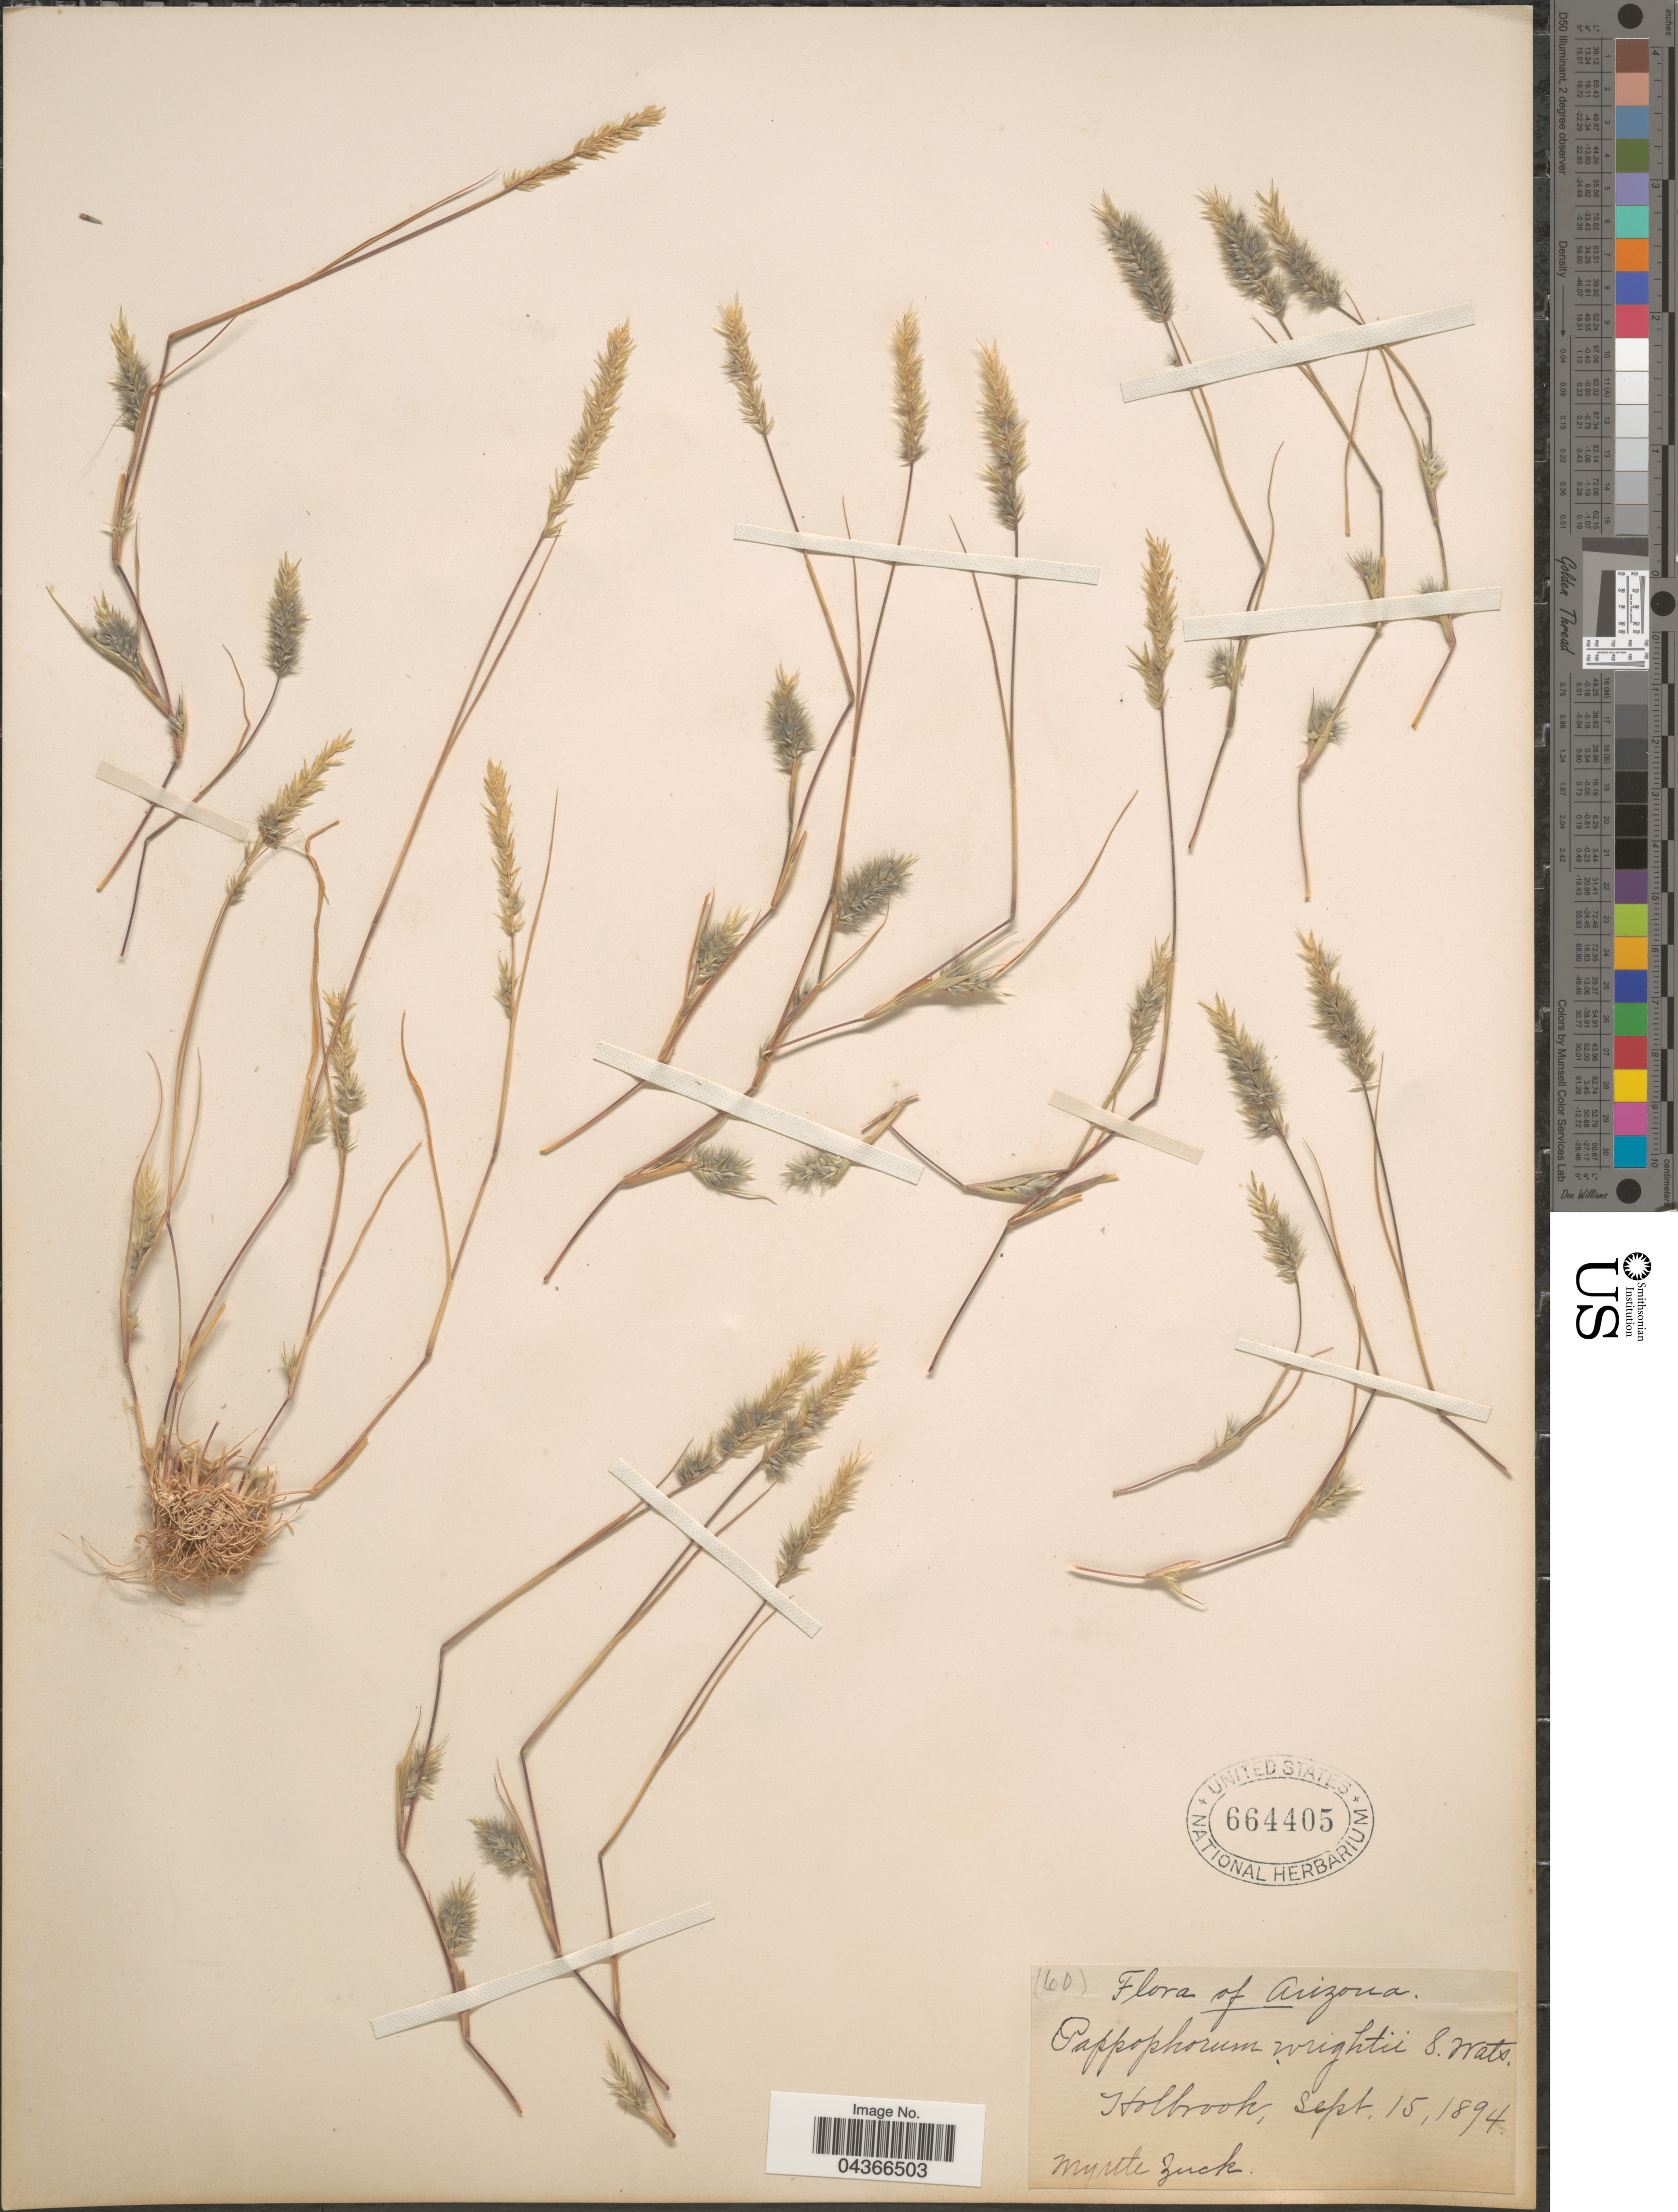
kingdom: Plantae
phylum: Tracheophyta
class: Liliopsida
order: Poales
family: Poaceae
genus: Enneapogon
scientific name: Enneapogon desvauxii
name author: P. Beauv.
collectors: M. Zuck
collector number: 60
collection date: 1894-09-15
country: United States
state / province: Arizona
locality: Holbrook.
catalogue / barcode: US 664405